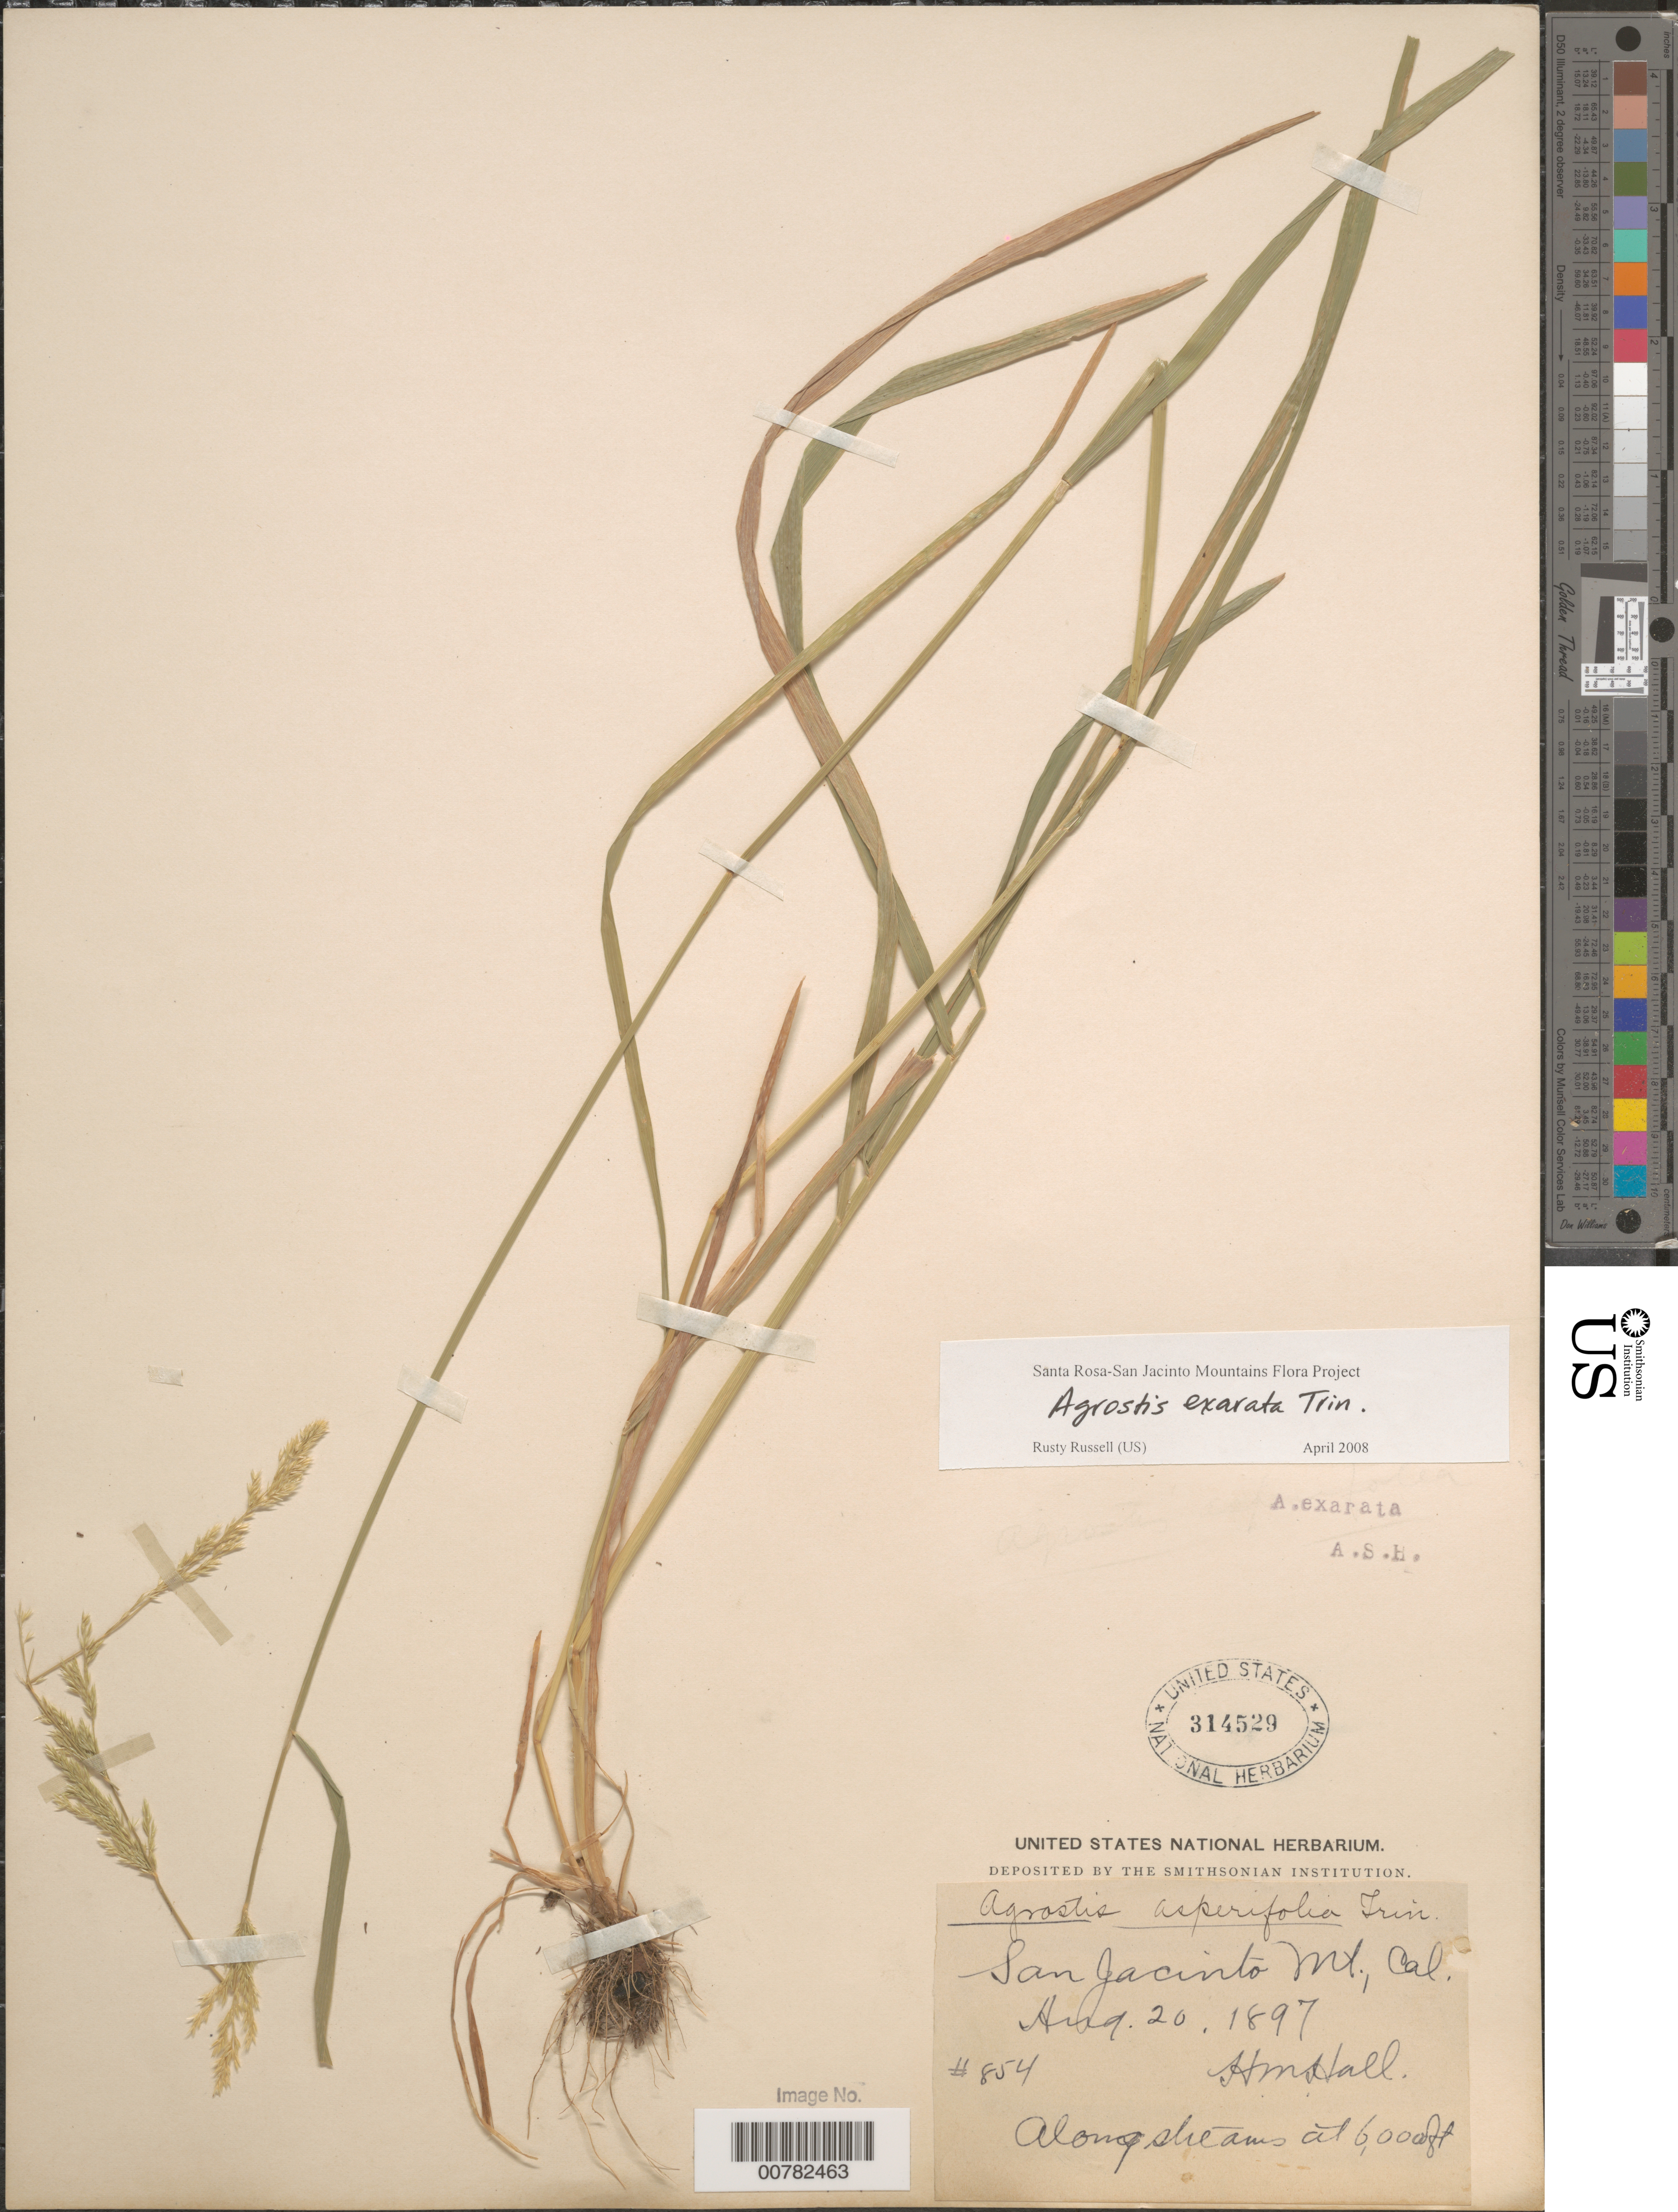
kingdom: Plantae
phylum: Tracheophyta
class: Liliopsida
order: Poales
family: Poaceae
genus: Agrostis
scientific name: Agrostis exarata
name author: Trin.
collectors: H. M. Hall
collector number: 854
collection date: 1897-08-20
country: United States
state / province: California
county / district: Riverside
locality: San Jacinto Mt. Along streams.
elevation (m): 1829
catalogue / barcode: US 314529